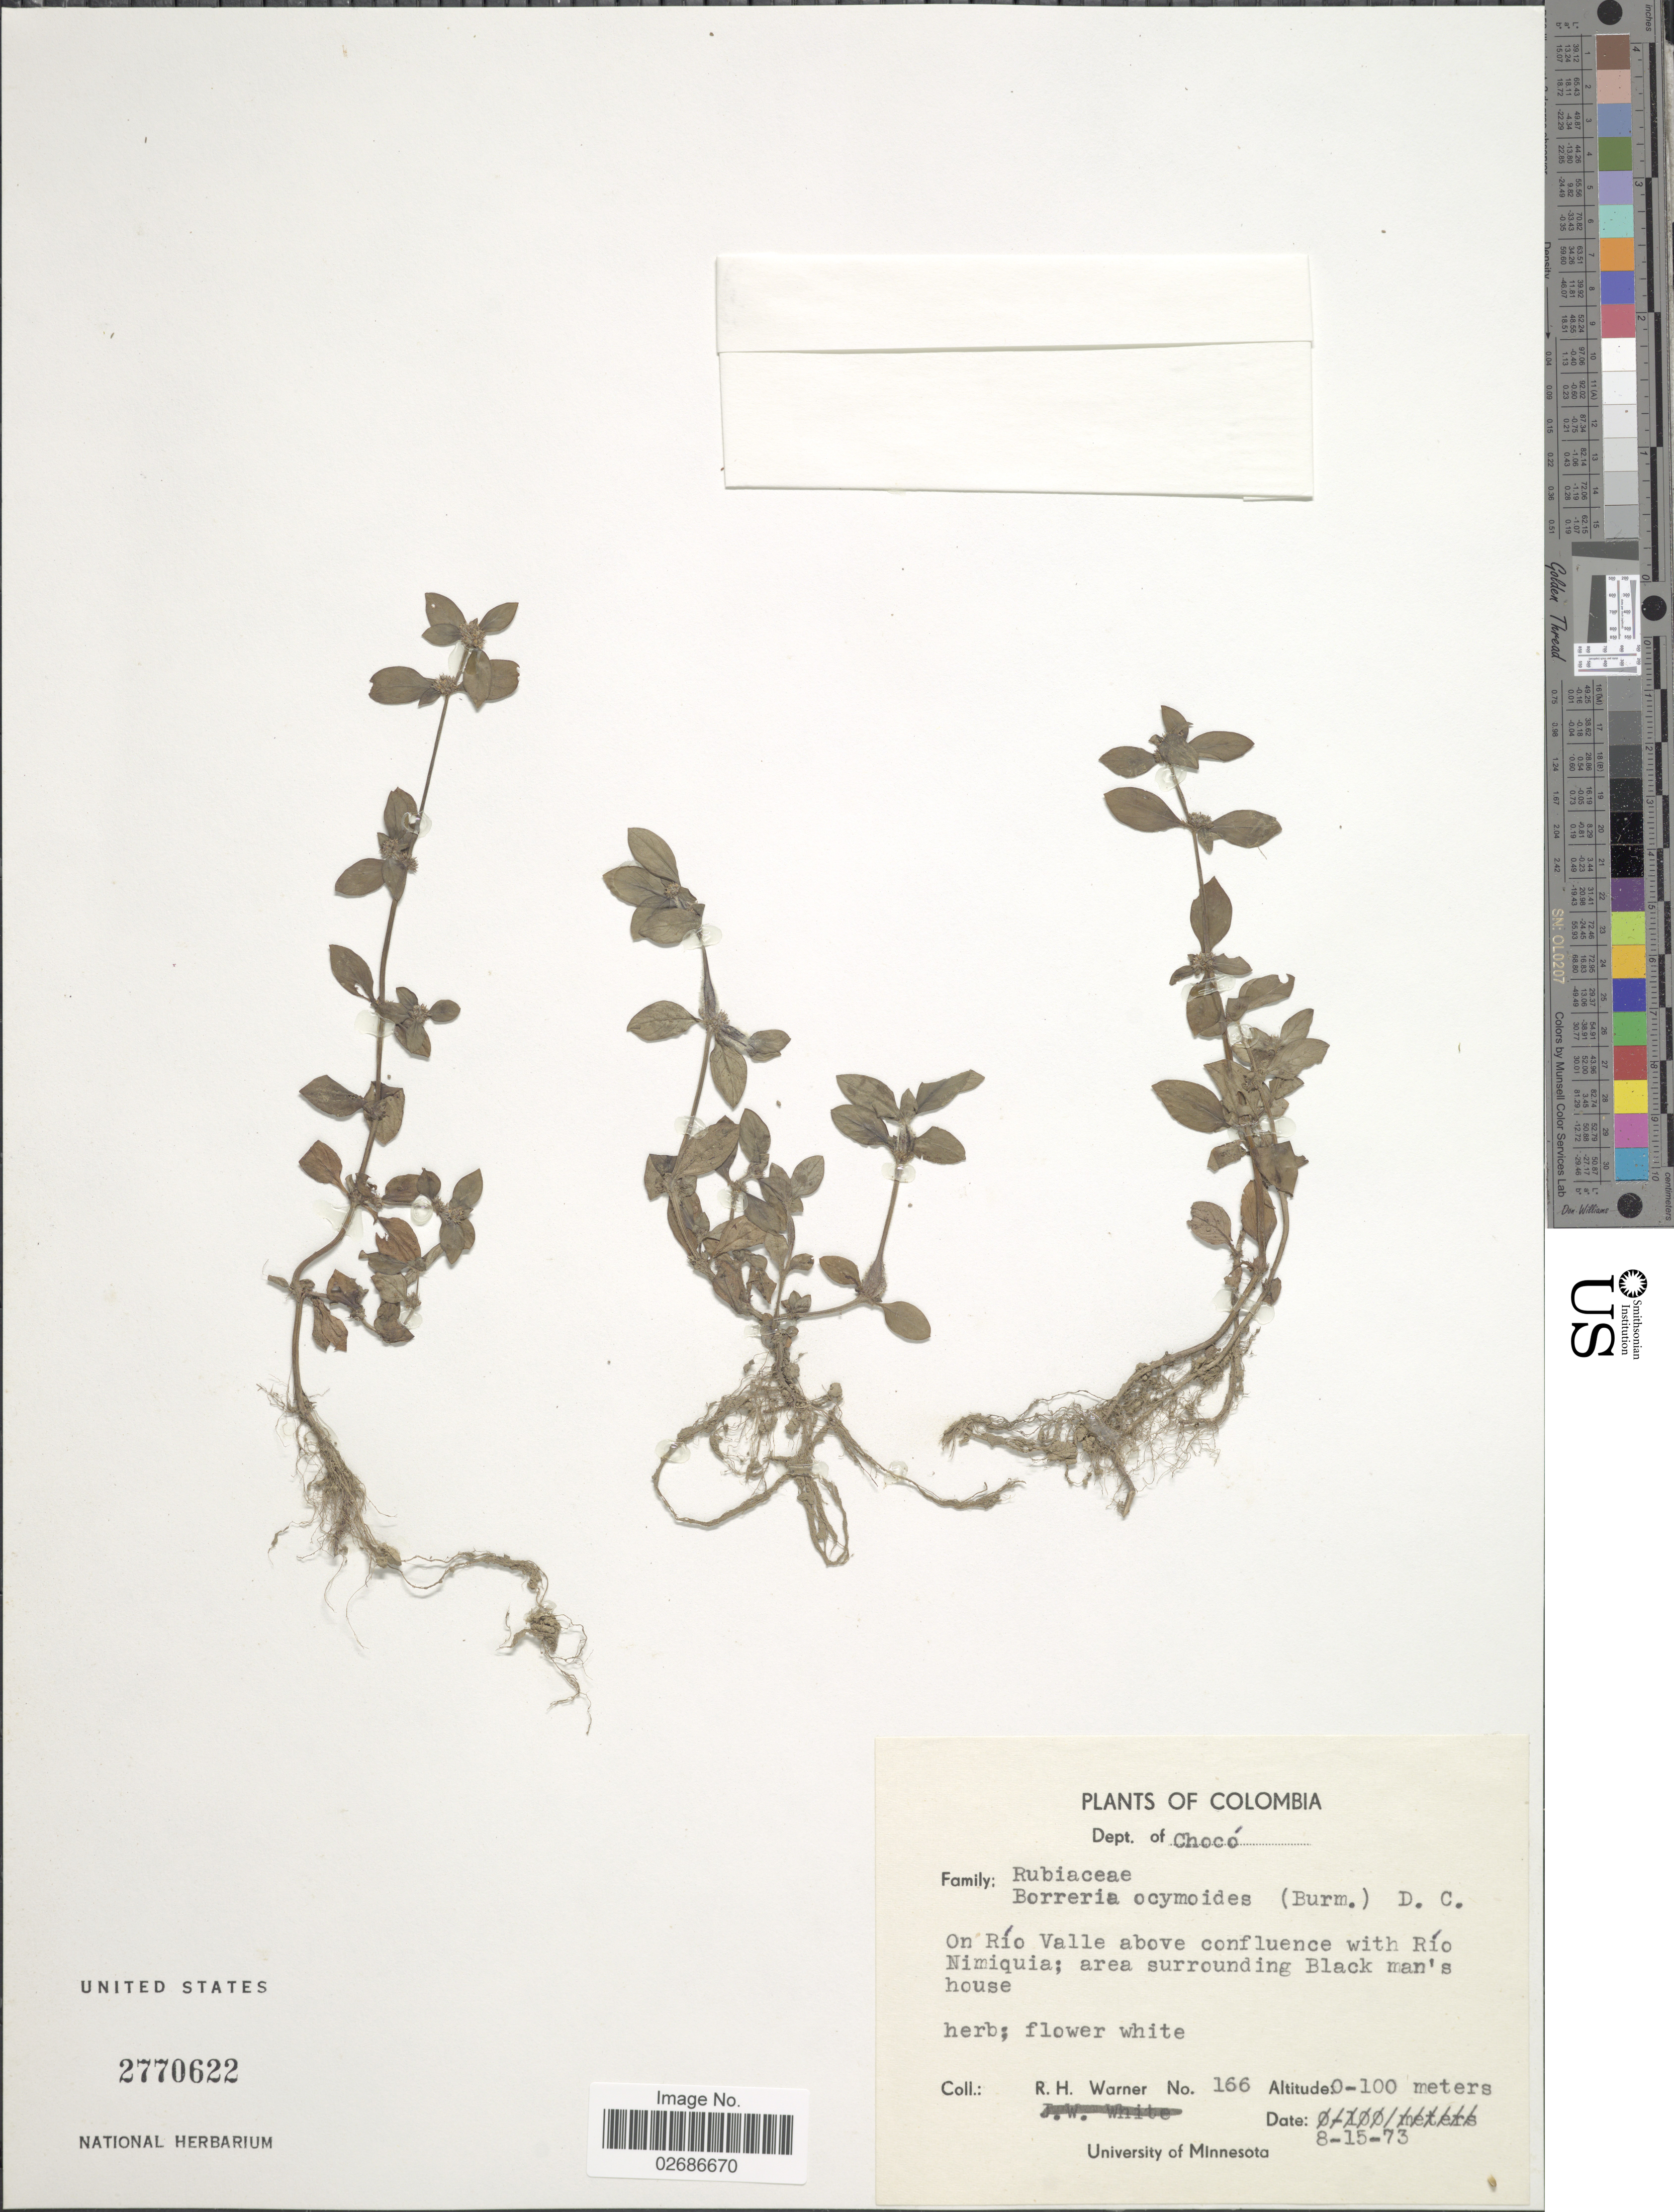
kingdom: Plantae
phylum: Tracheophyta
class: Magnoliopsida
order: Gentianales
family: Rubiaceae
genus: Borreria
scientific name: Borreria ocimoides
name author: (Burm. f.) DC.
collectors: R. H. Warner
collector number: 166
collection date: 1973-08-15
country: Colombia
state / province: Chocó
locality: On Rio Valle above onfluence with Rio Nimiquia; area surrounding Black man's house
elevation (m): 0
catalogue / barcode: US 2770622